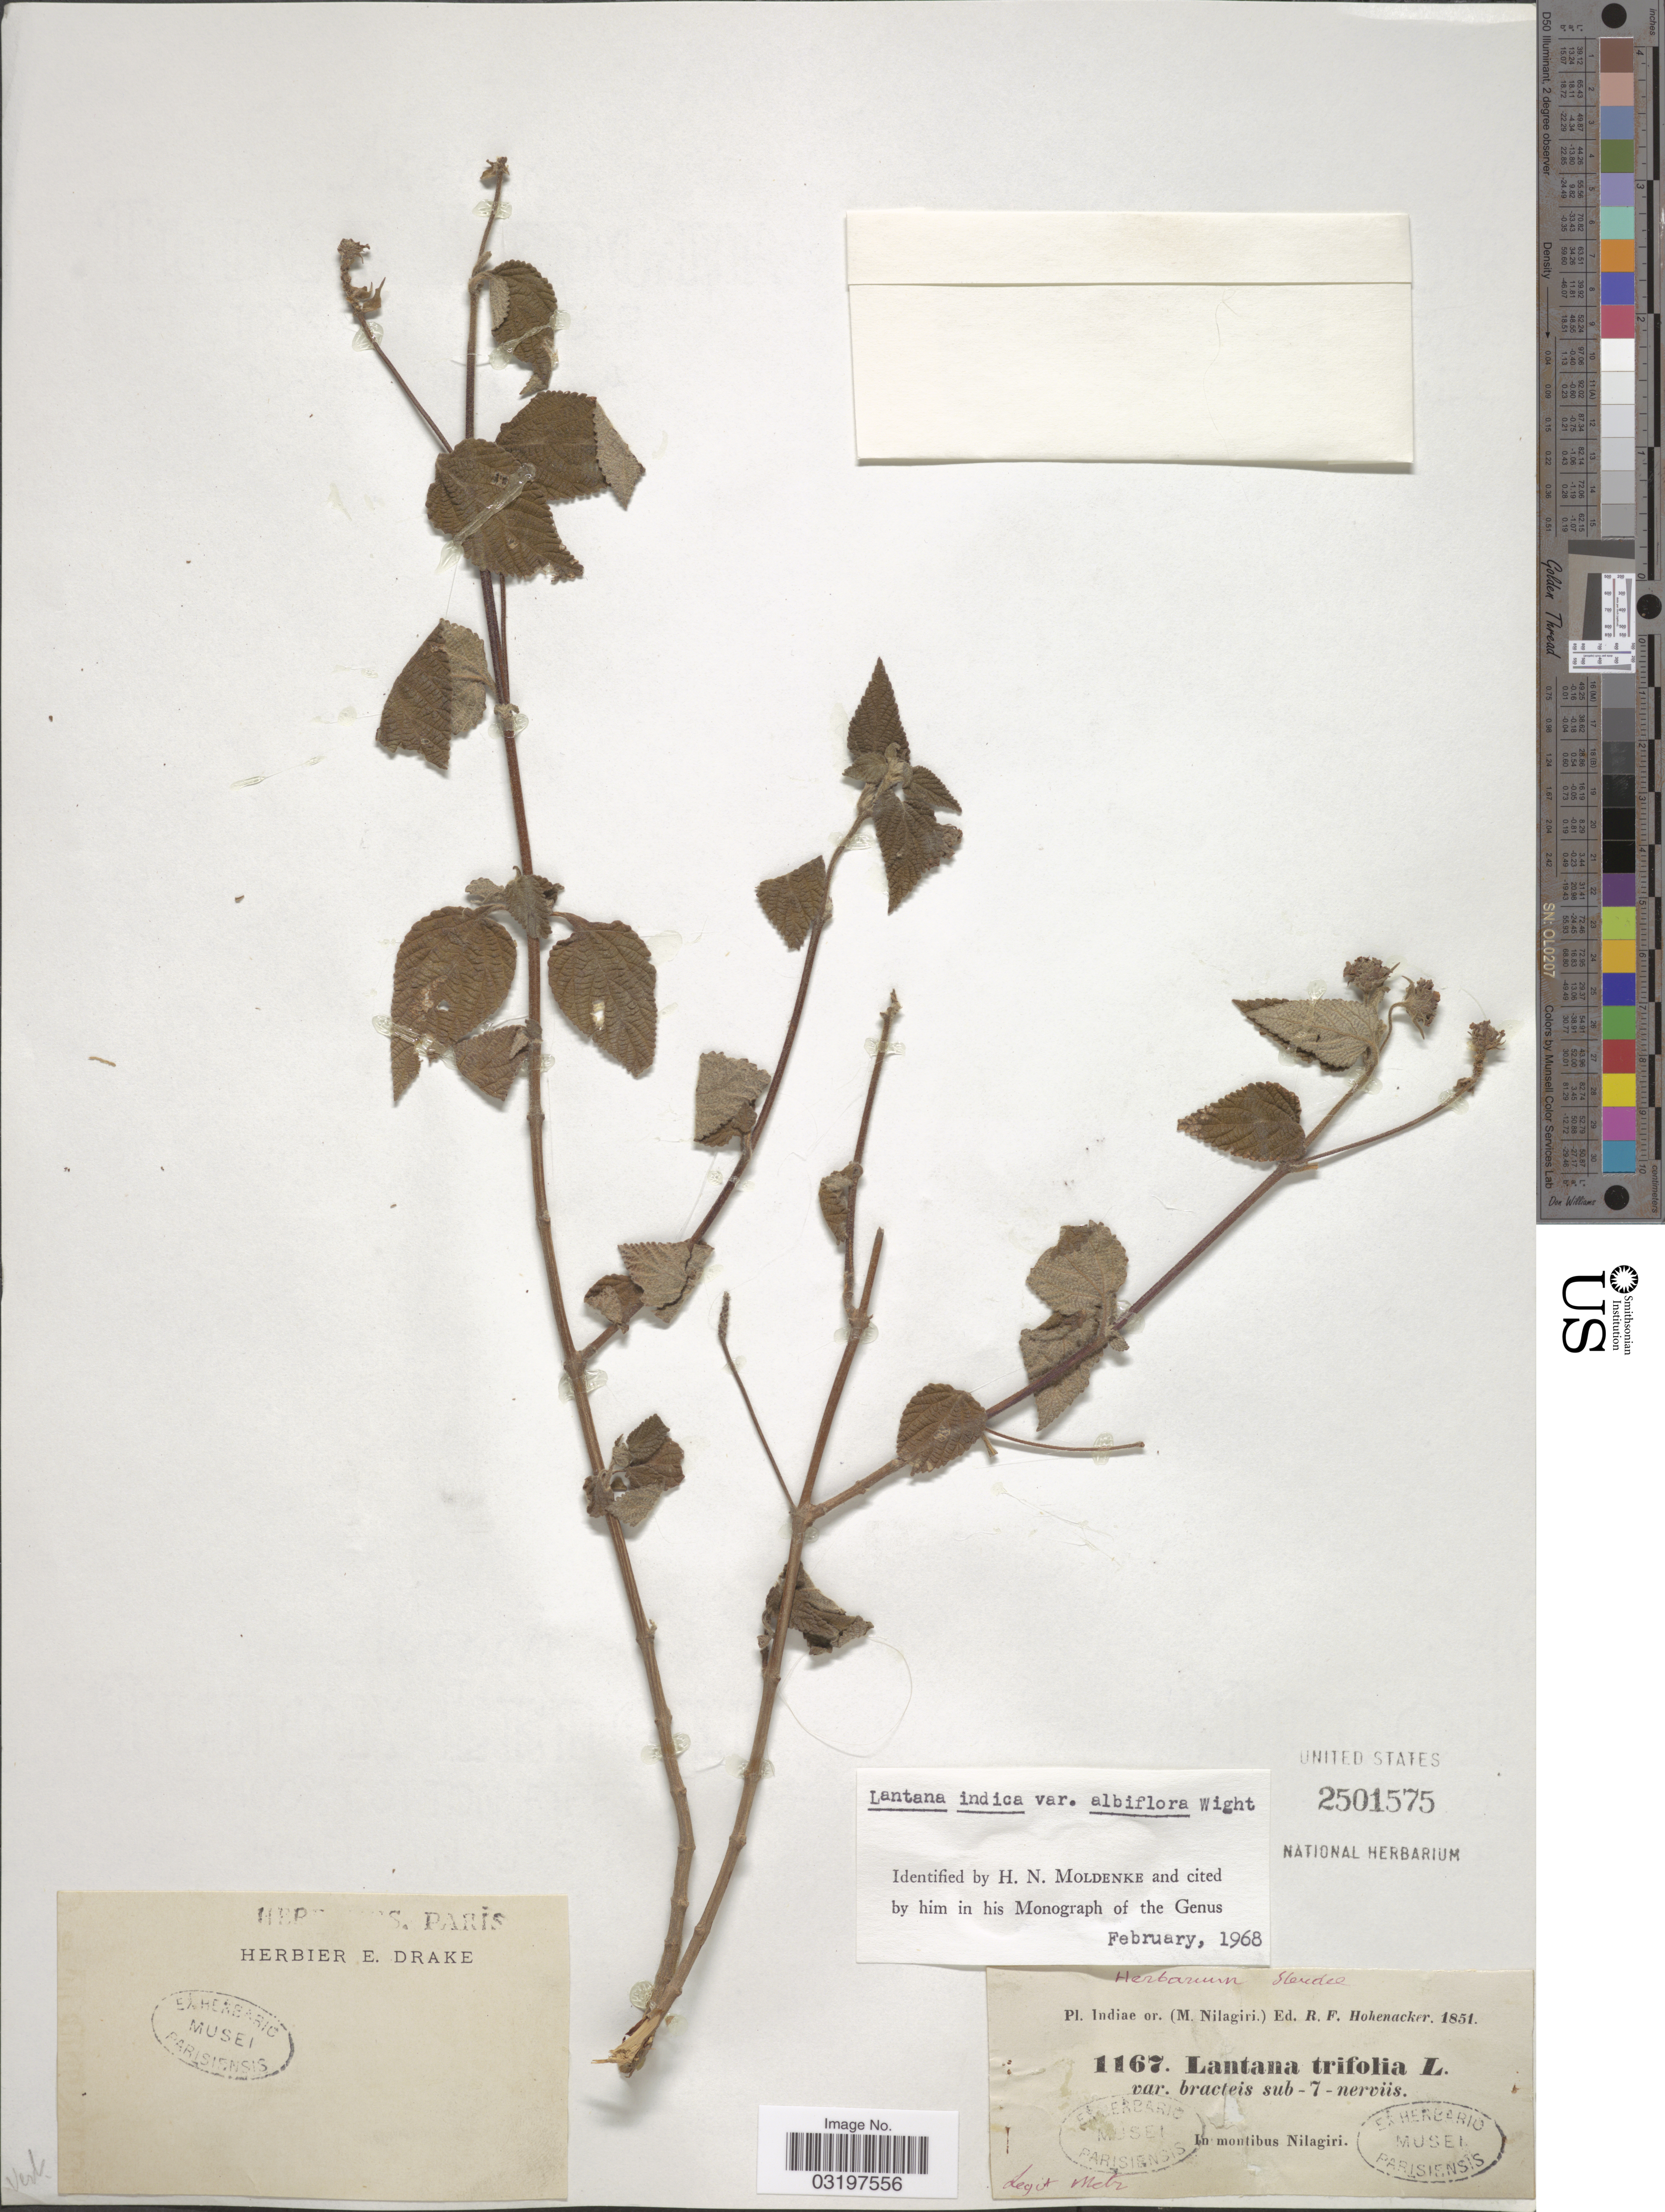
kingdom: Plantae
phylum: Tracheophyta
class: Magnoliopsida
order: Lamiales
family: Verbenaceae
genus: Lantana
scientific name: Lantana indica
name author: Roxb.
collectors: -. Metz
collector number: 1167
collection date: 1851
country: India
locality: Indiae or. (M. Nilagiri). In montibus Nilagiri.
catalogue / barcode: US 2501575